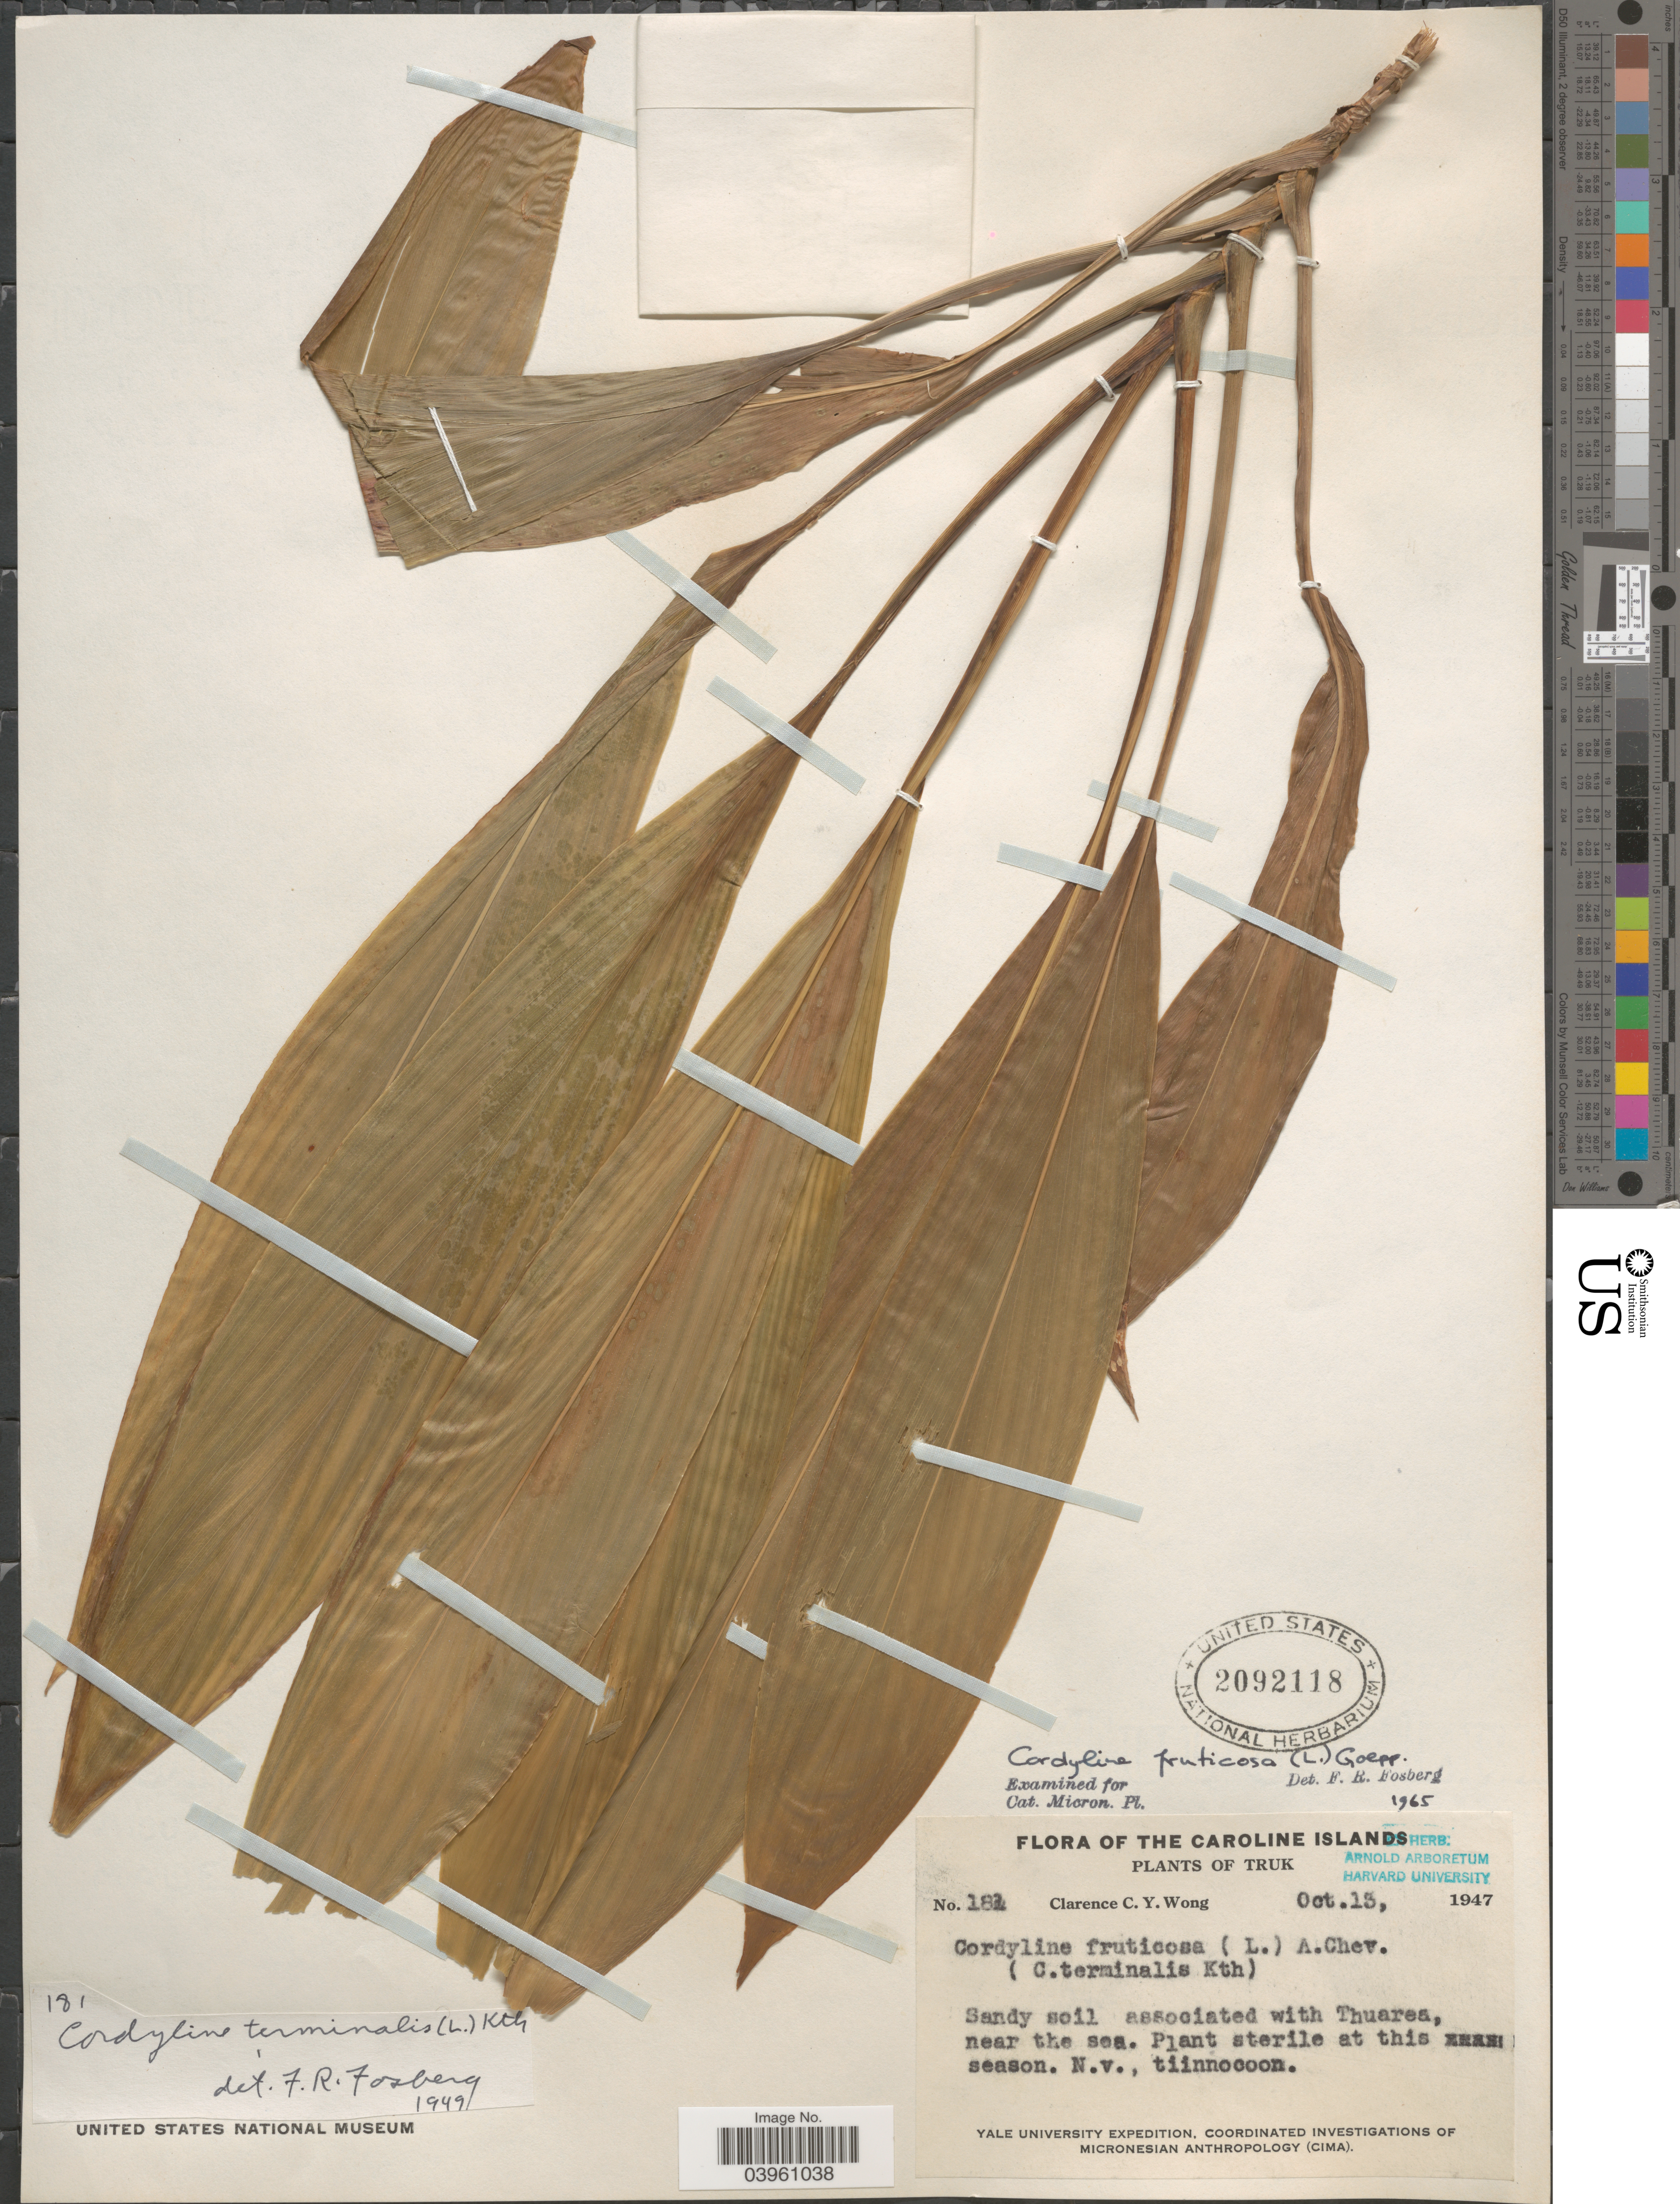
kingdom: Plantae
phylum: Tracheophyta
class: Liliopsida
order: Asparagales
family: Asparagaceae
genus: Cordyline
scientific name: Cordyline fruticosa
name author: (L.) A. Chev.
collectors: C. Y. C. Wong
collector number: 181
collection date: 1947-10-13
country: Micronesia, Federated States of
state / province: Truk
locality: The Caroline Islands.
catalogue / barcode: US 2092118